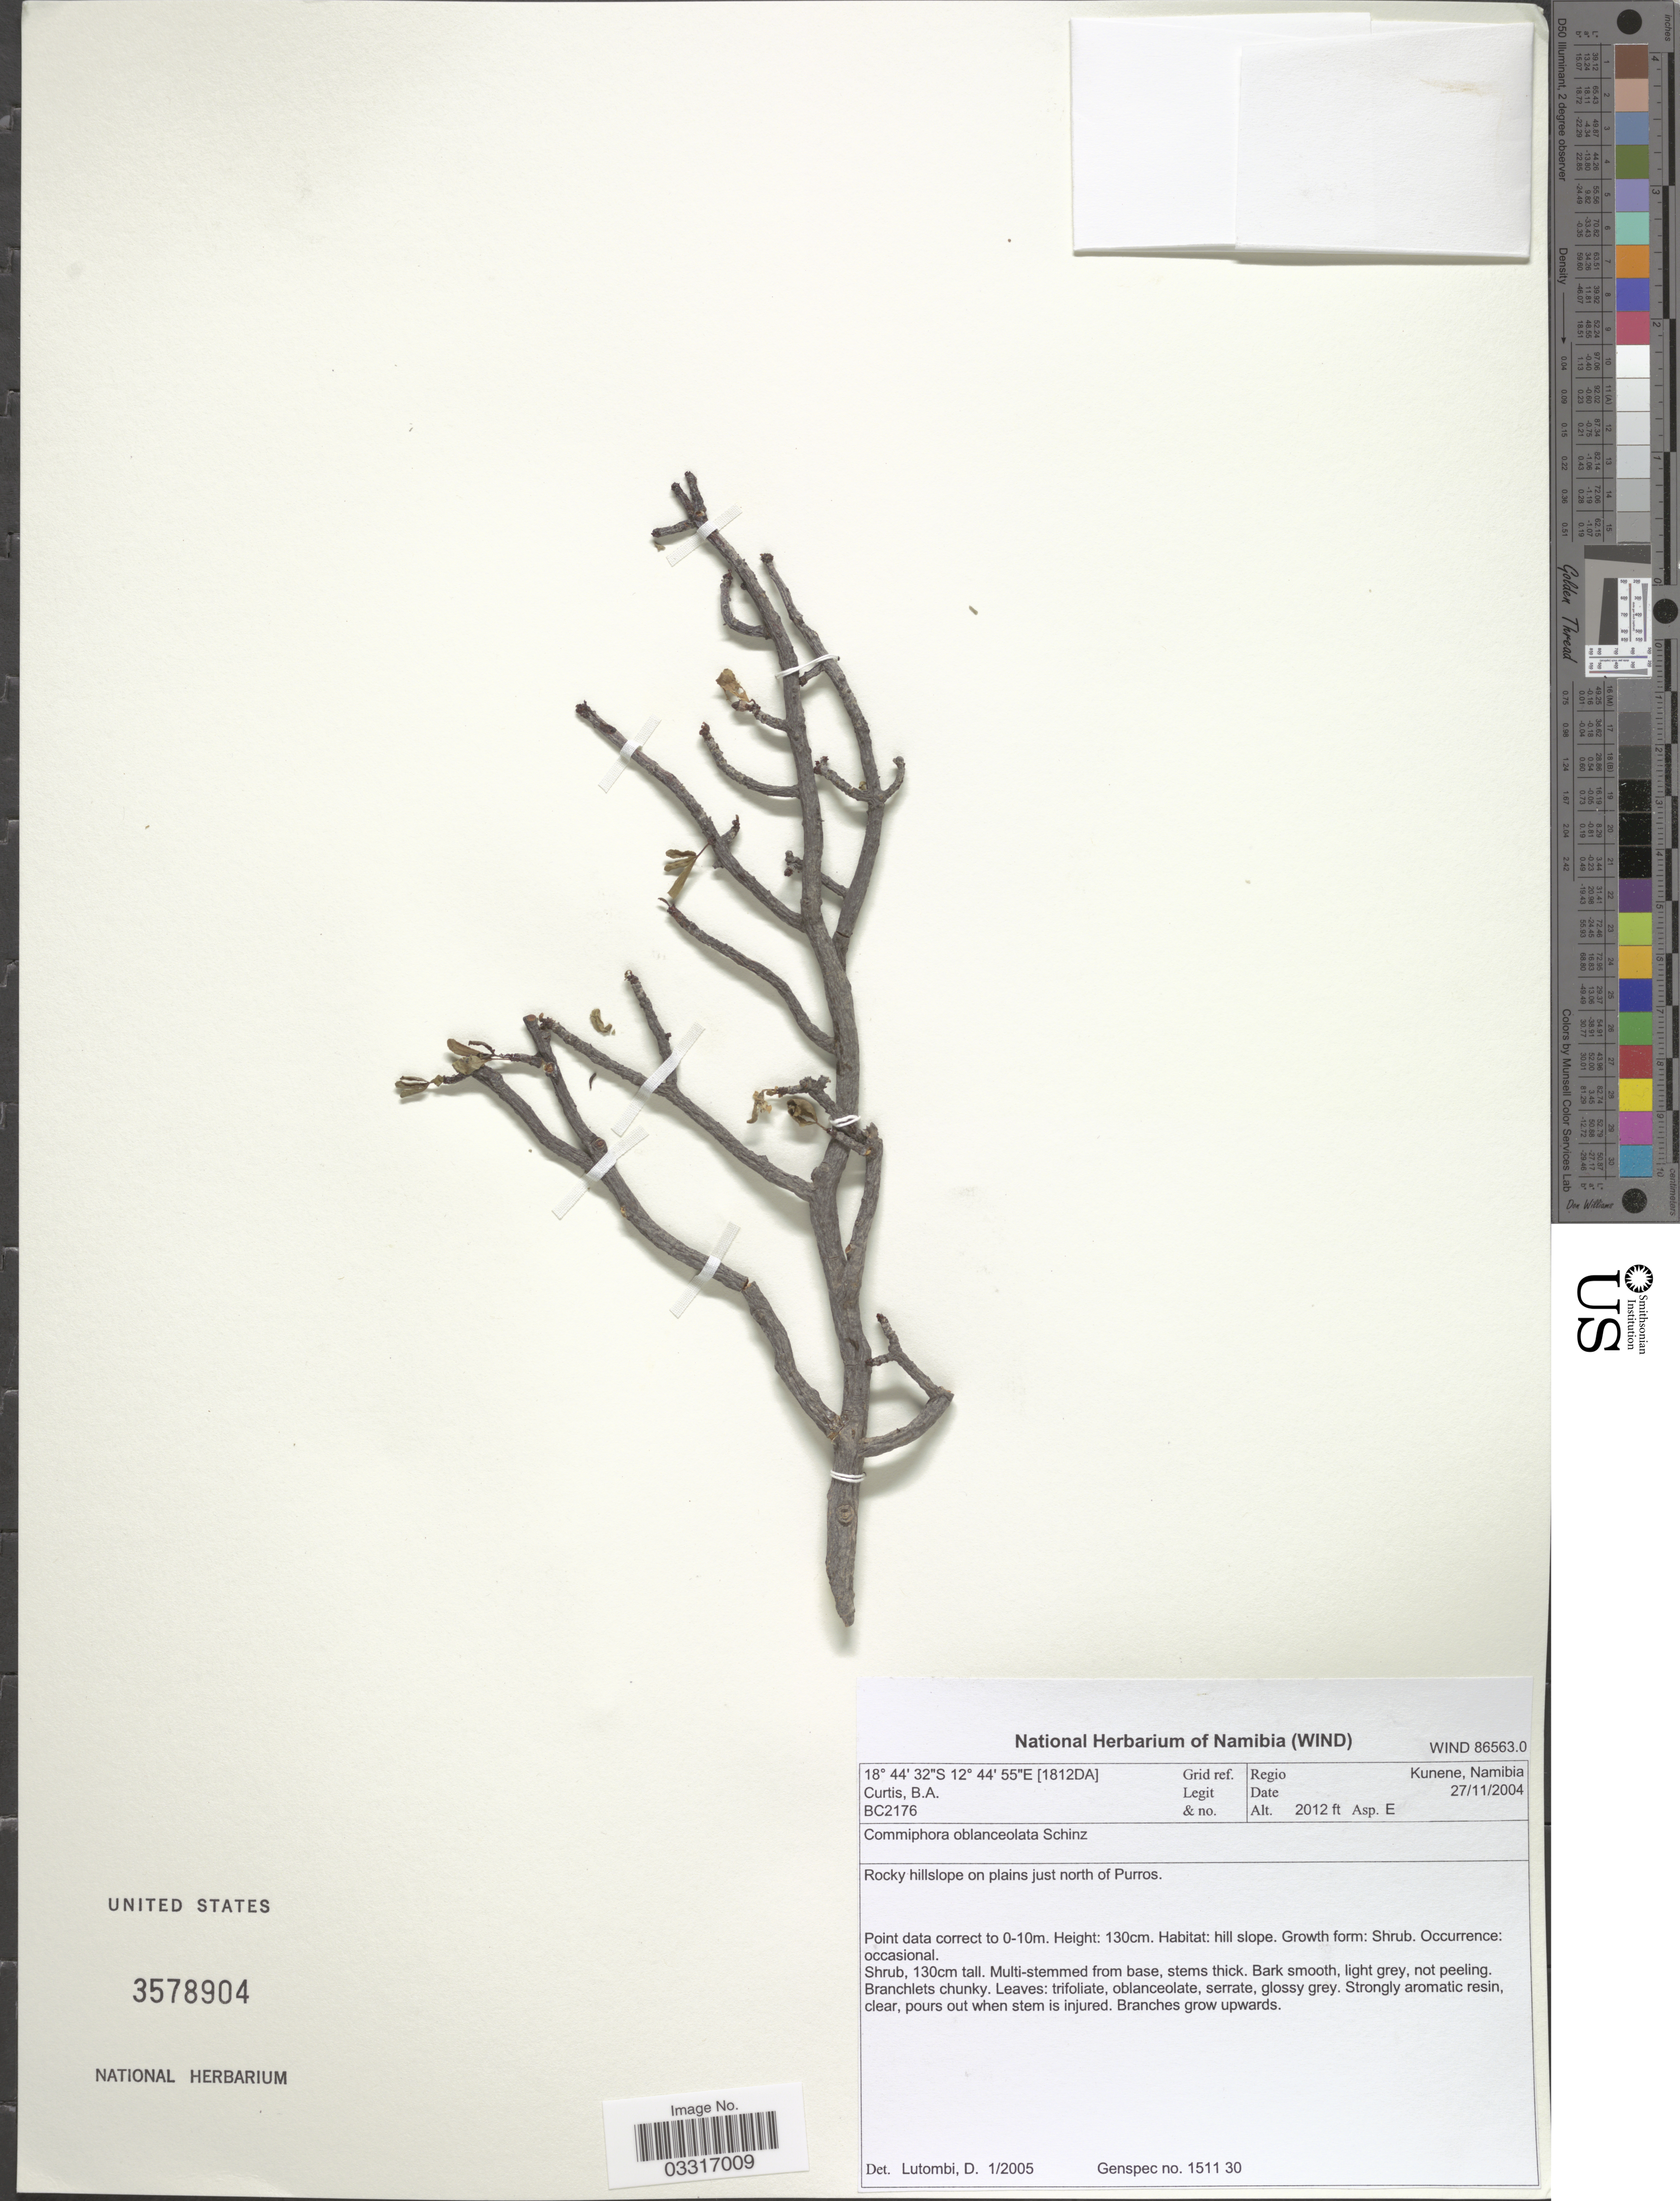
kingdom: Plantae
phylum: Tracheophyta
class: Magnoliopsida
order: Sapindales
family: Burseraceae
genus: Commiphora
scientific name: Commiphora oblanceolata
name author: Schinz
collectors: B. A. Curtis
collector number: BC2176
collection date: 2004-11-27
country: Namibia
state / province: Kunene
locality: Regio Kunene, Namibia. Grid ref. [1812DA]. Rocky hillslope on plains just north of Purros.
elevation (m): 613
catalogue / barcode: US 3578904